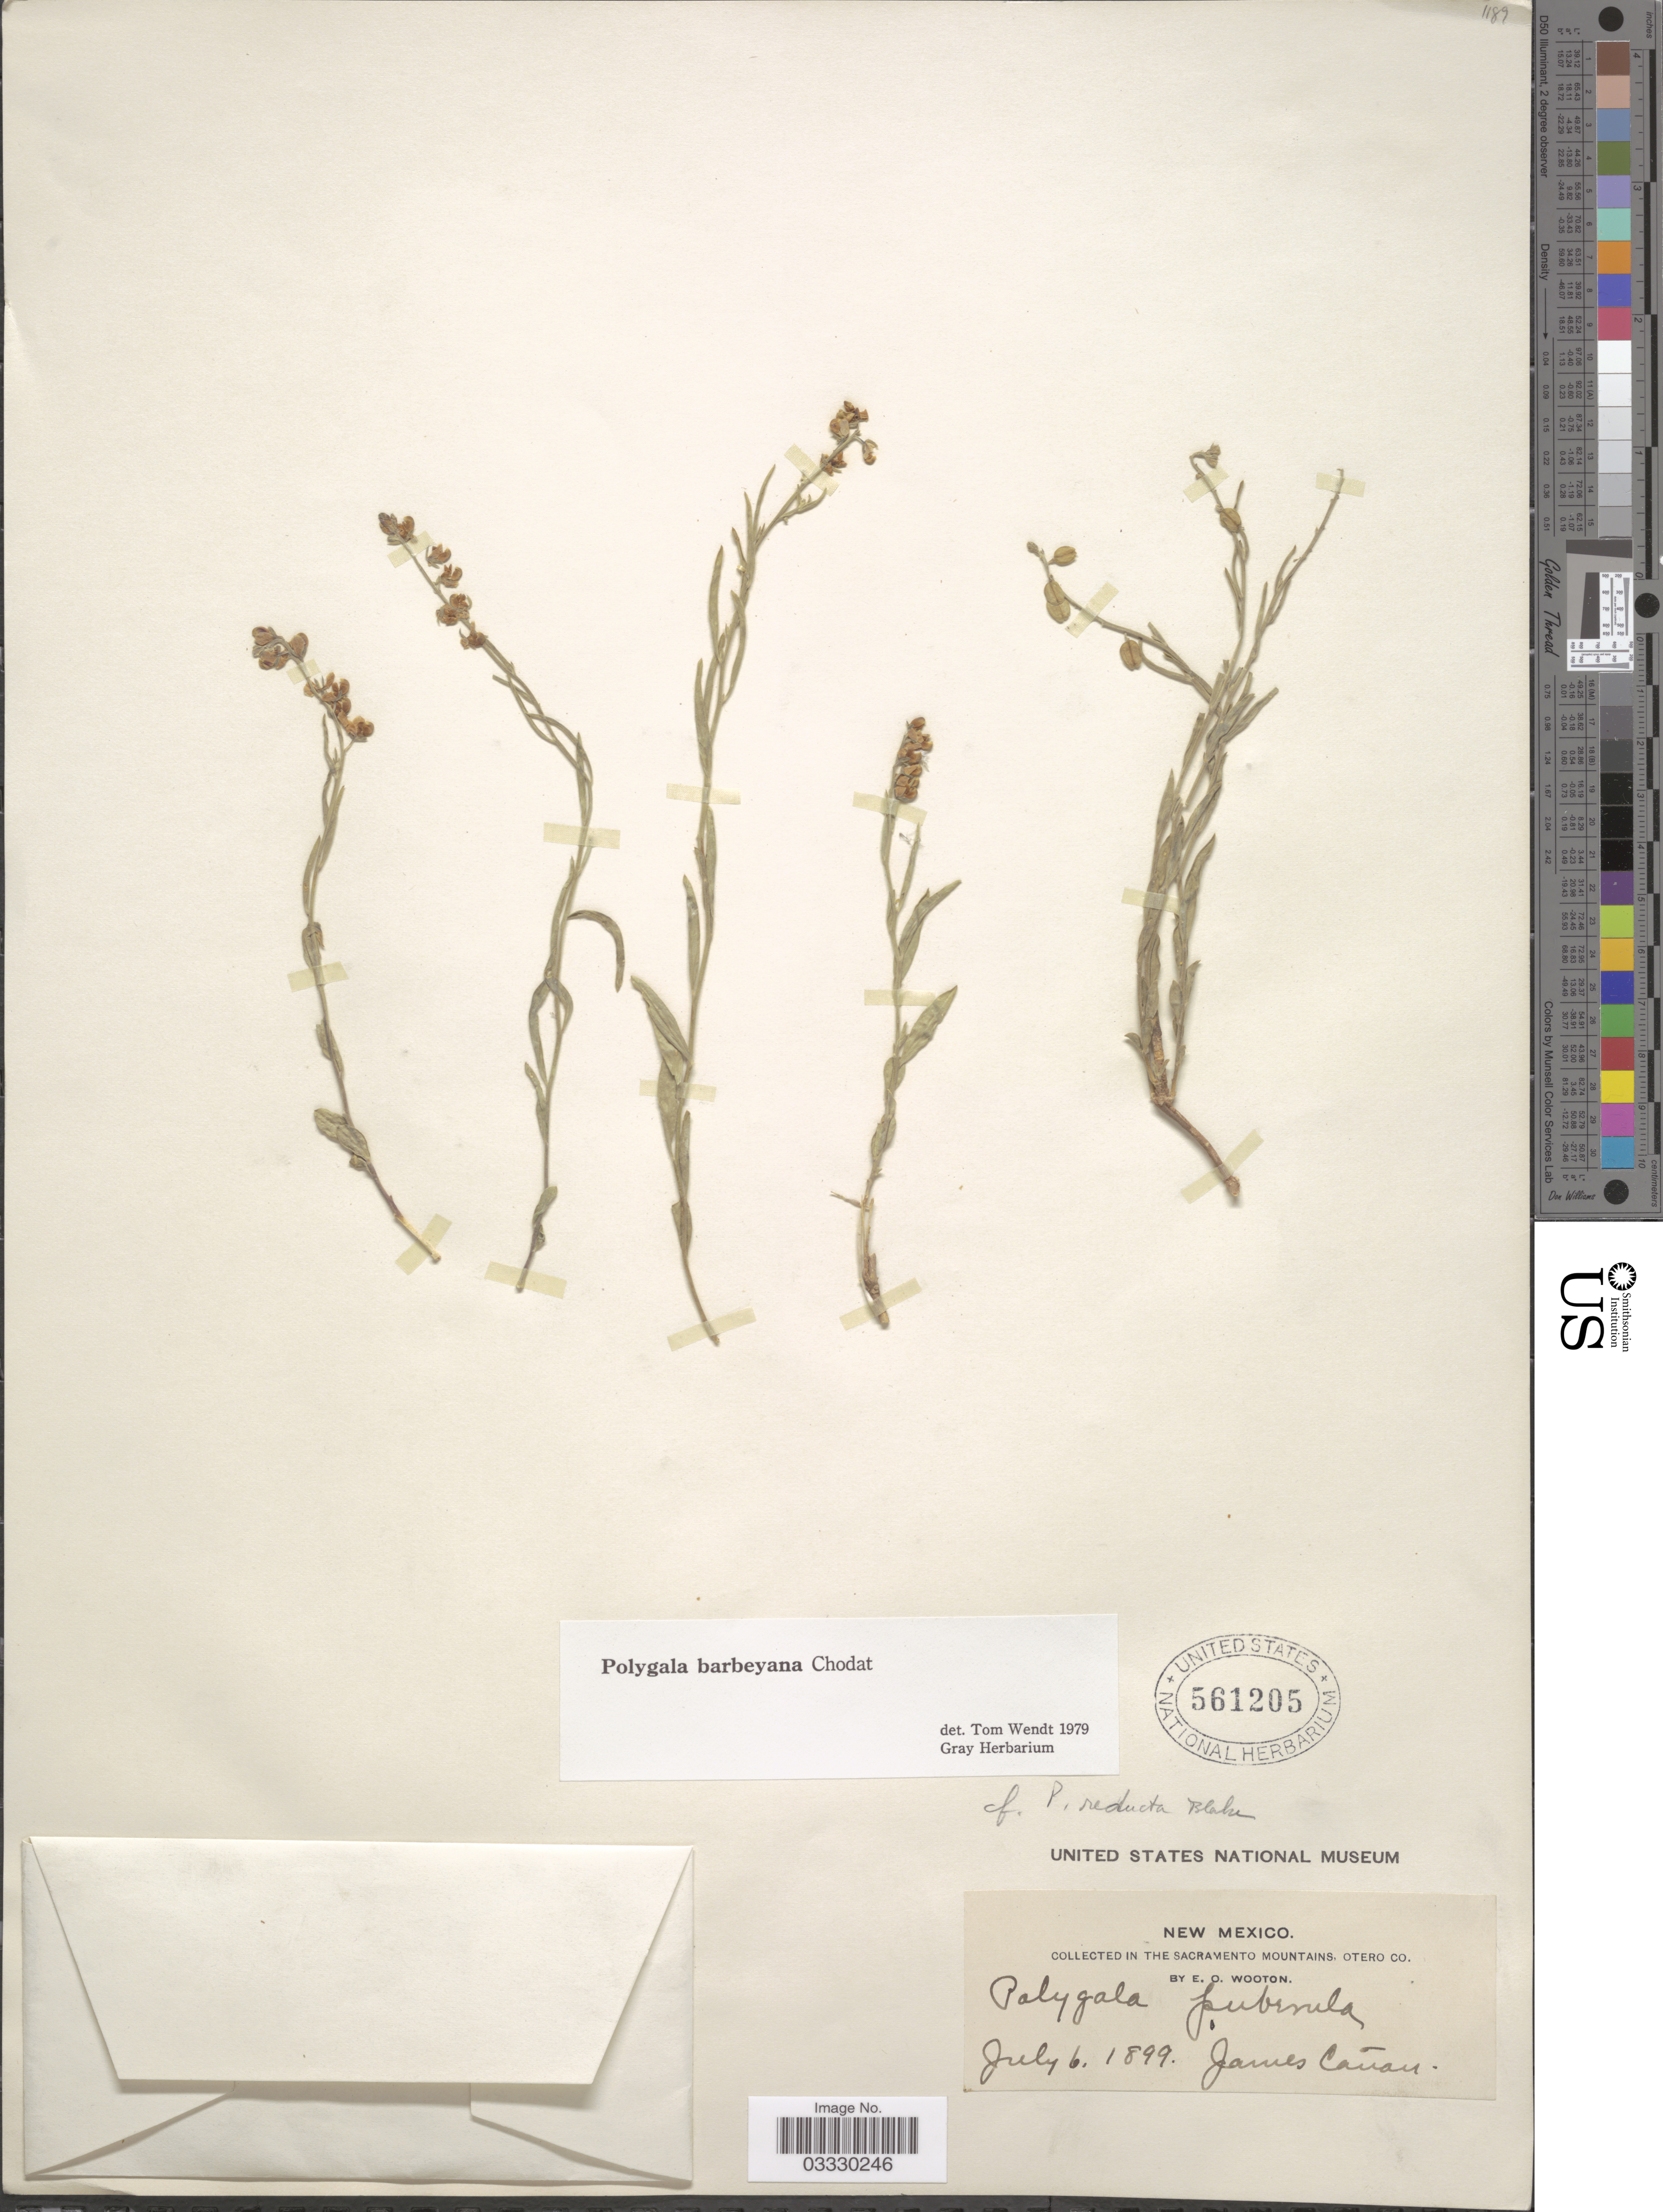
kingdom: Plantae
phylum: Tracheophyta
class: Magnoliopsida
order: Fabales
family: Polygalaceae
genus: Hebecarpa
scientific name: Hebecarpa barbeyana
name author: (Chodat) J.R. Abbott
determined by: Strong, Mark T., (BOT), Smithsonian Institution - National Museum of Natural History (UNITED STATES)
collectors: E. O. Wooton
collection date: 1899-07-06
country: United States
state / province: New Mexico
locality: In the Sacramento Mountains, Otero Co. James Cañon.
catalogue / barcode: US 561205